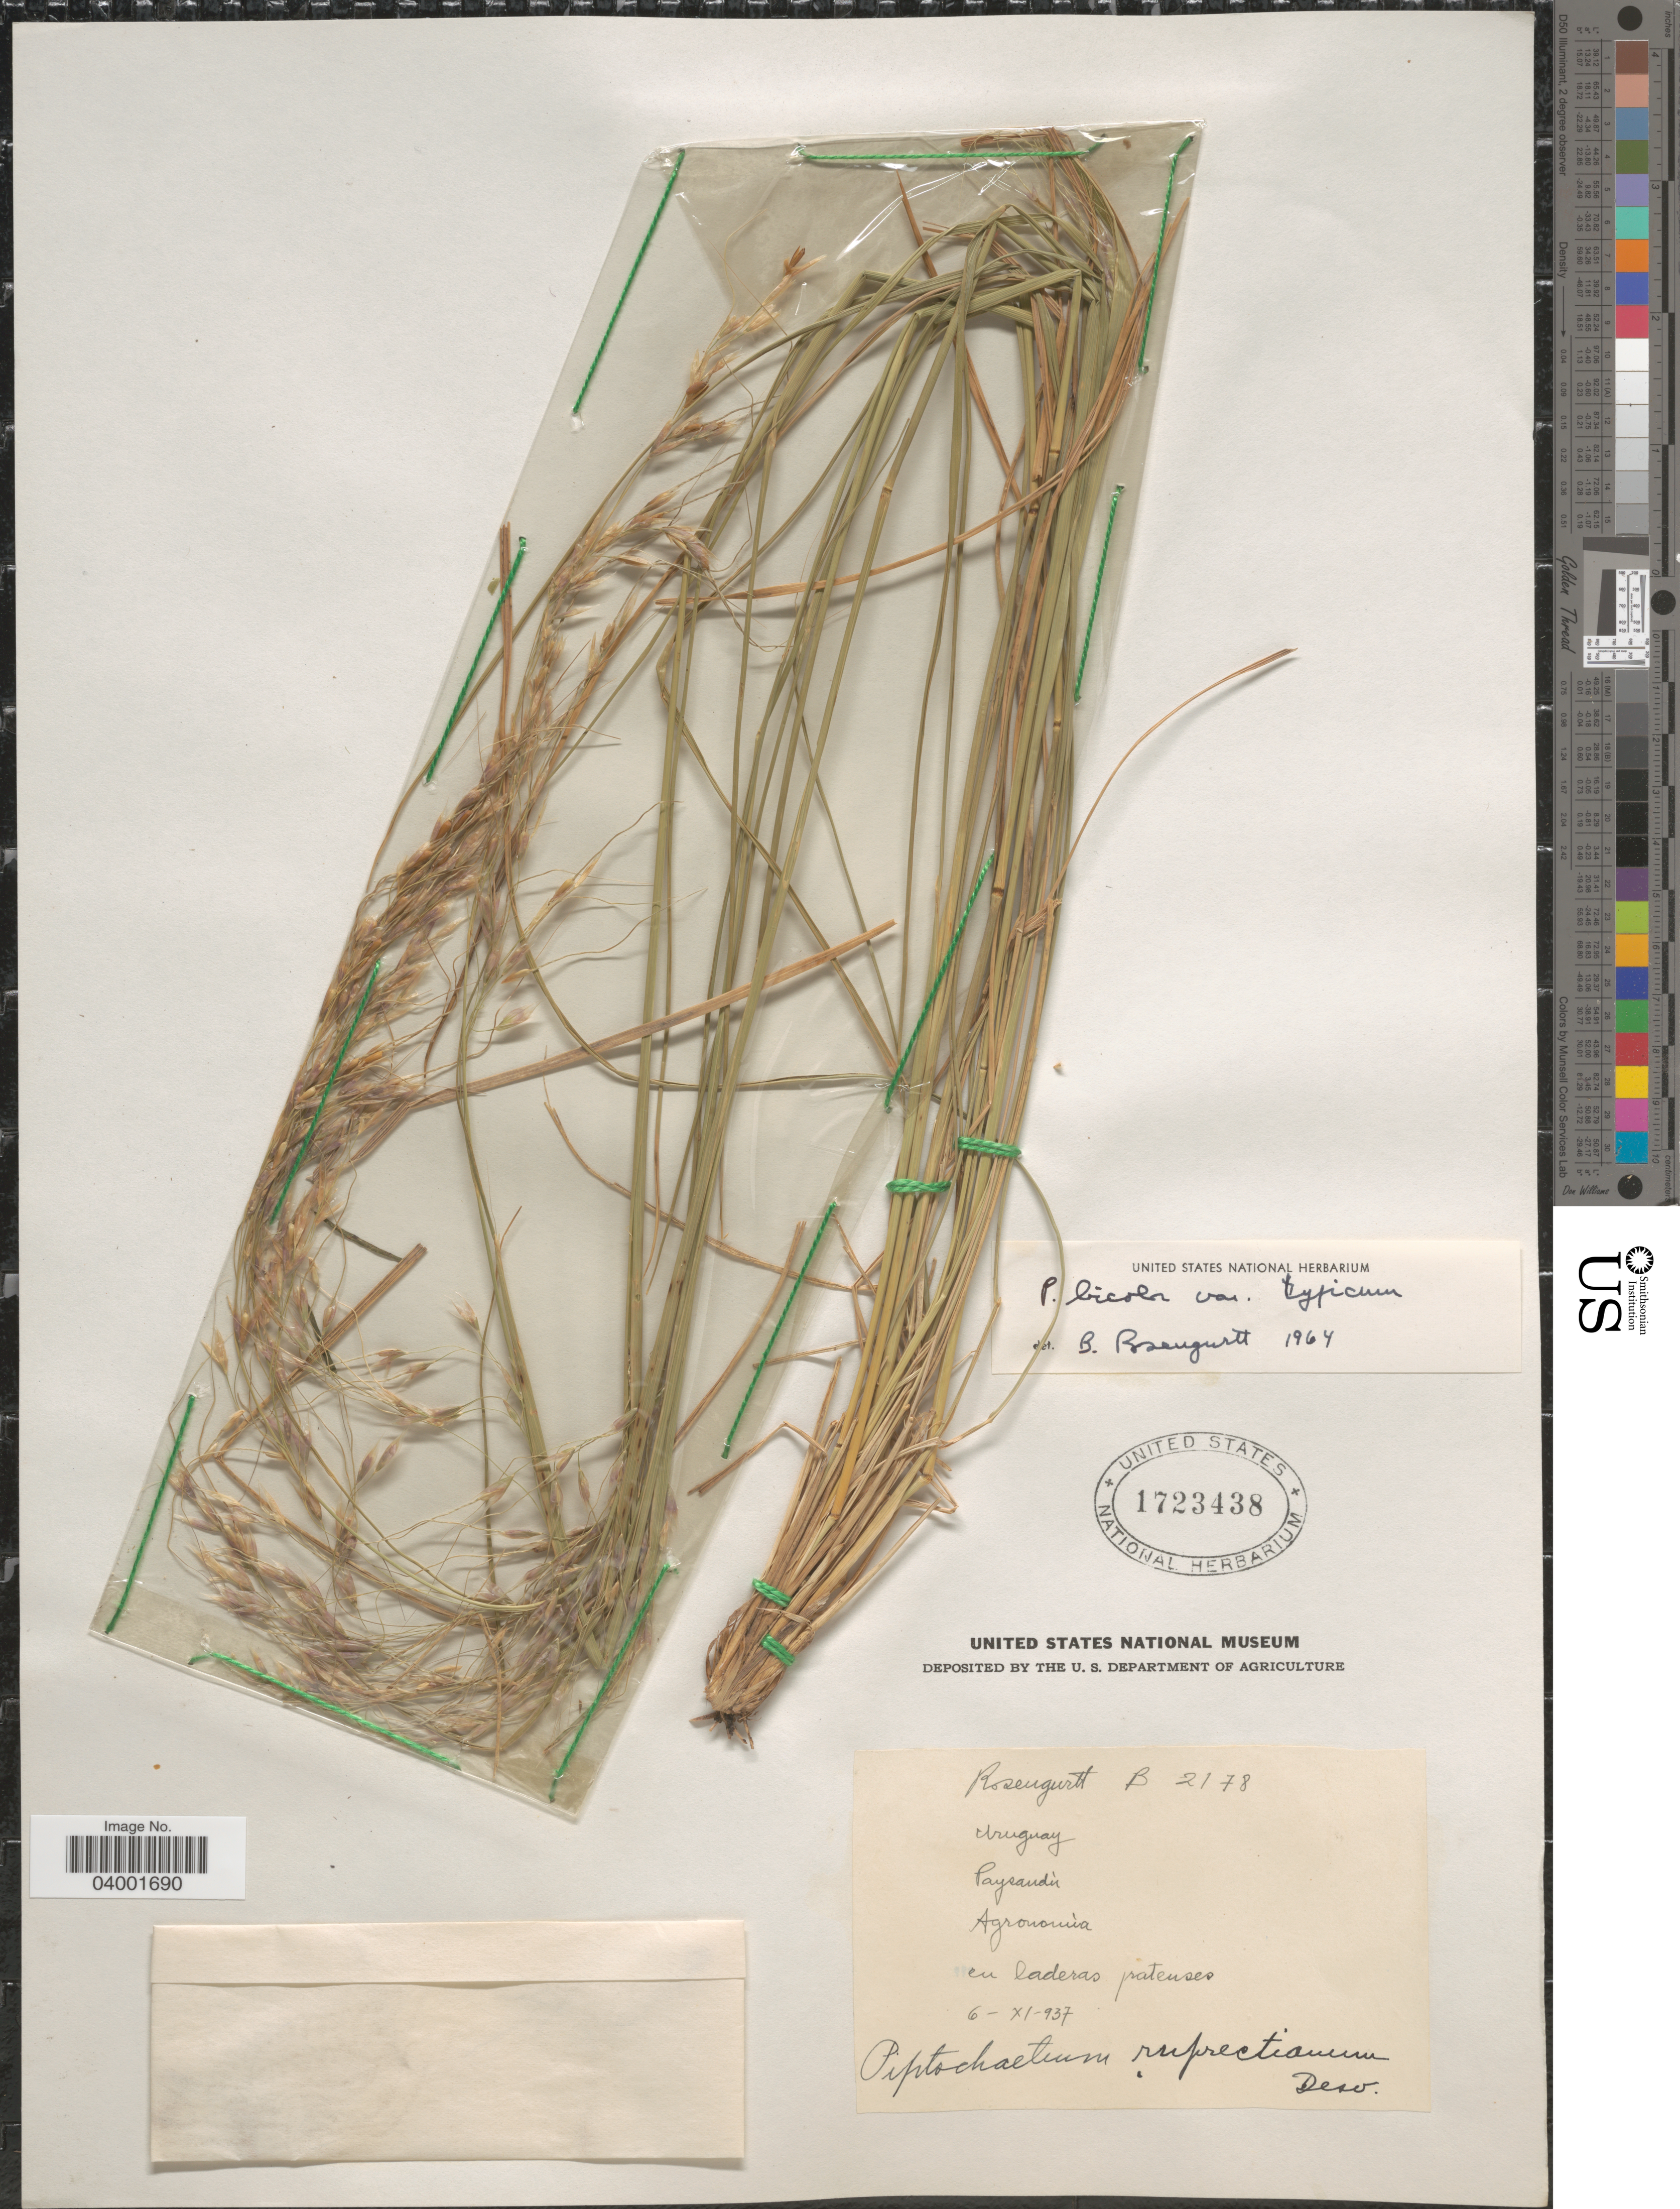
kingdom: Plantae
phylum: Tracheophyta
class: Liliopsida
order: Poales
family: Poaceae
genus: Piptochaetium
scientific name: Piptochaetium bicolor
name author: (Vahl) É. Desv.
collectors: Rosengurtt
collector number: B2178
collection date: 1937-11-06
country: Uruguay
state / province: Paysandu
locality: Agronomía.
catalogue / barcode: US 1723438